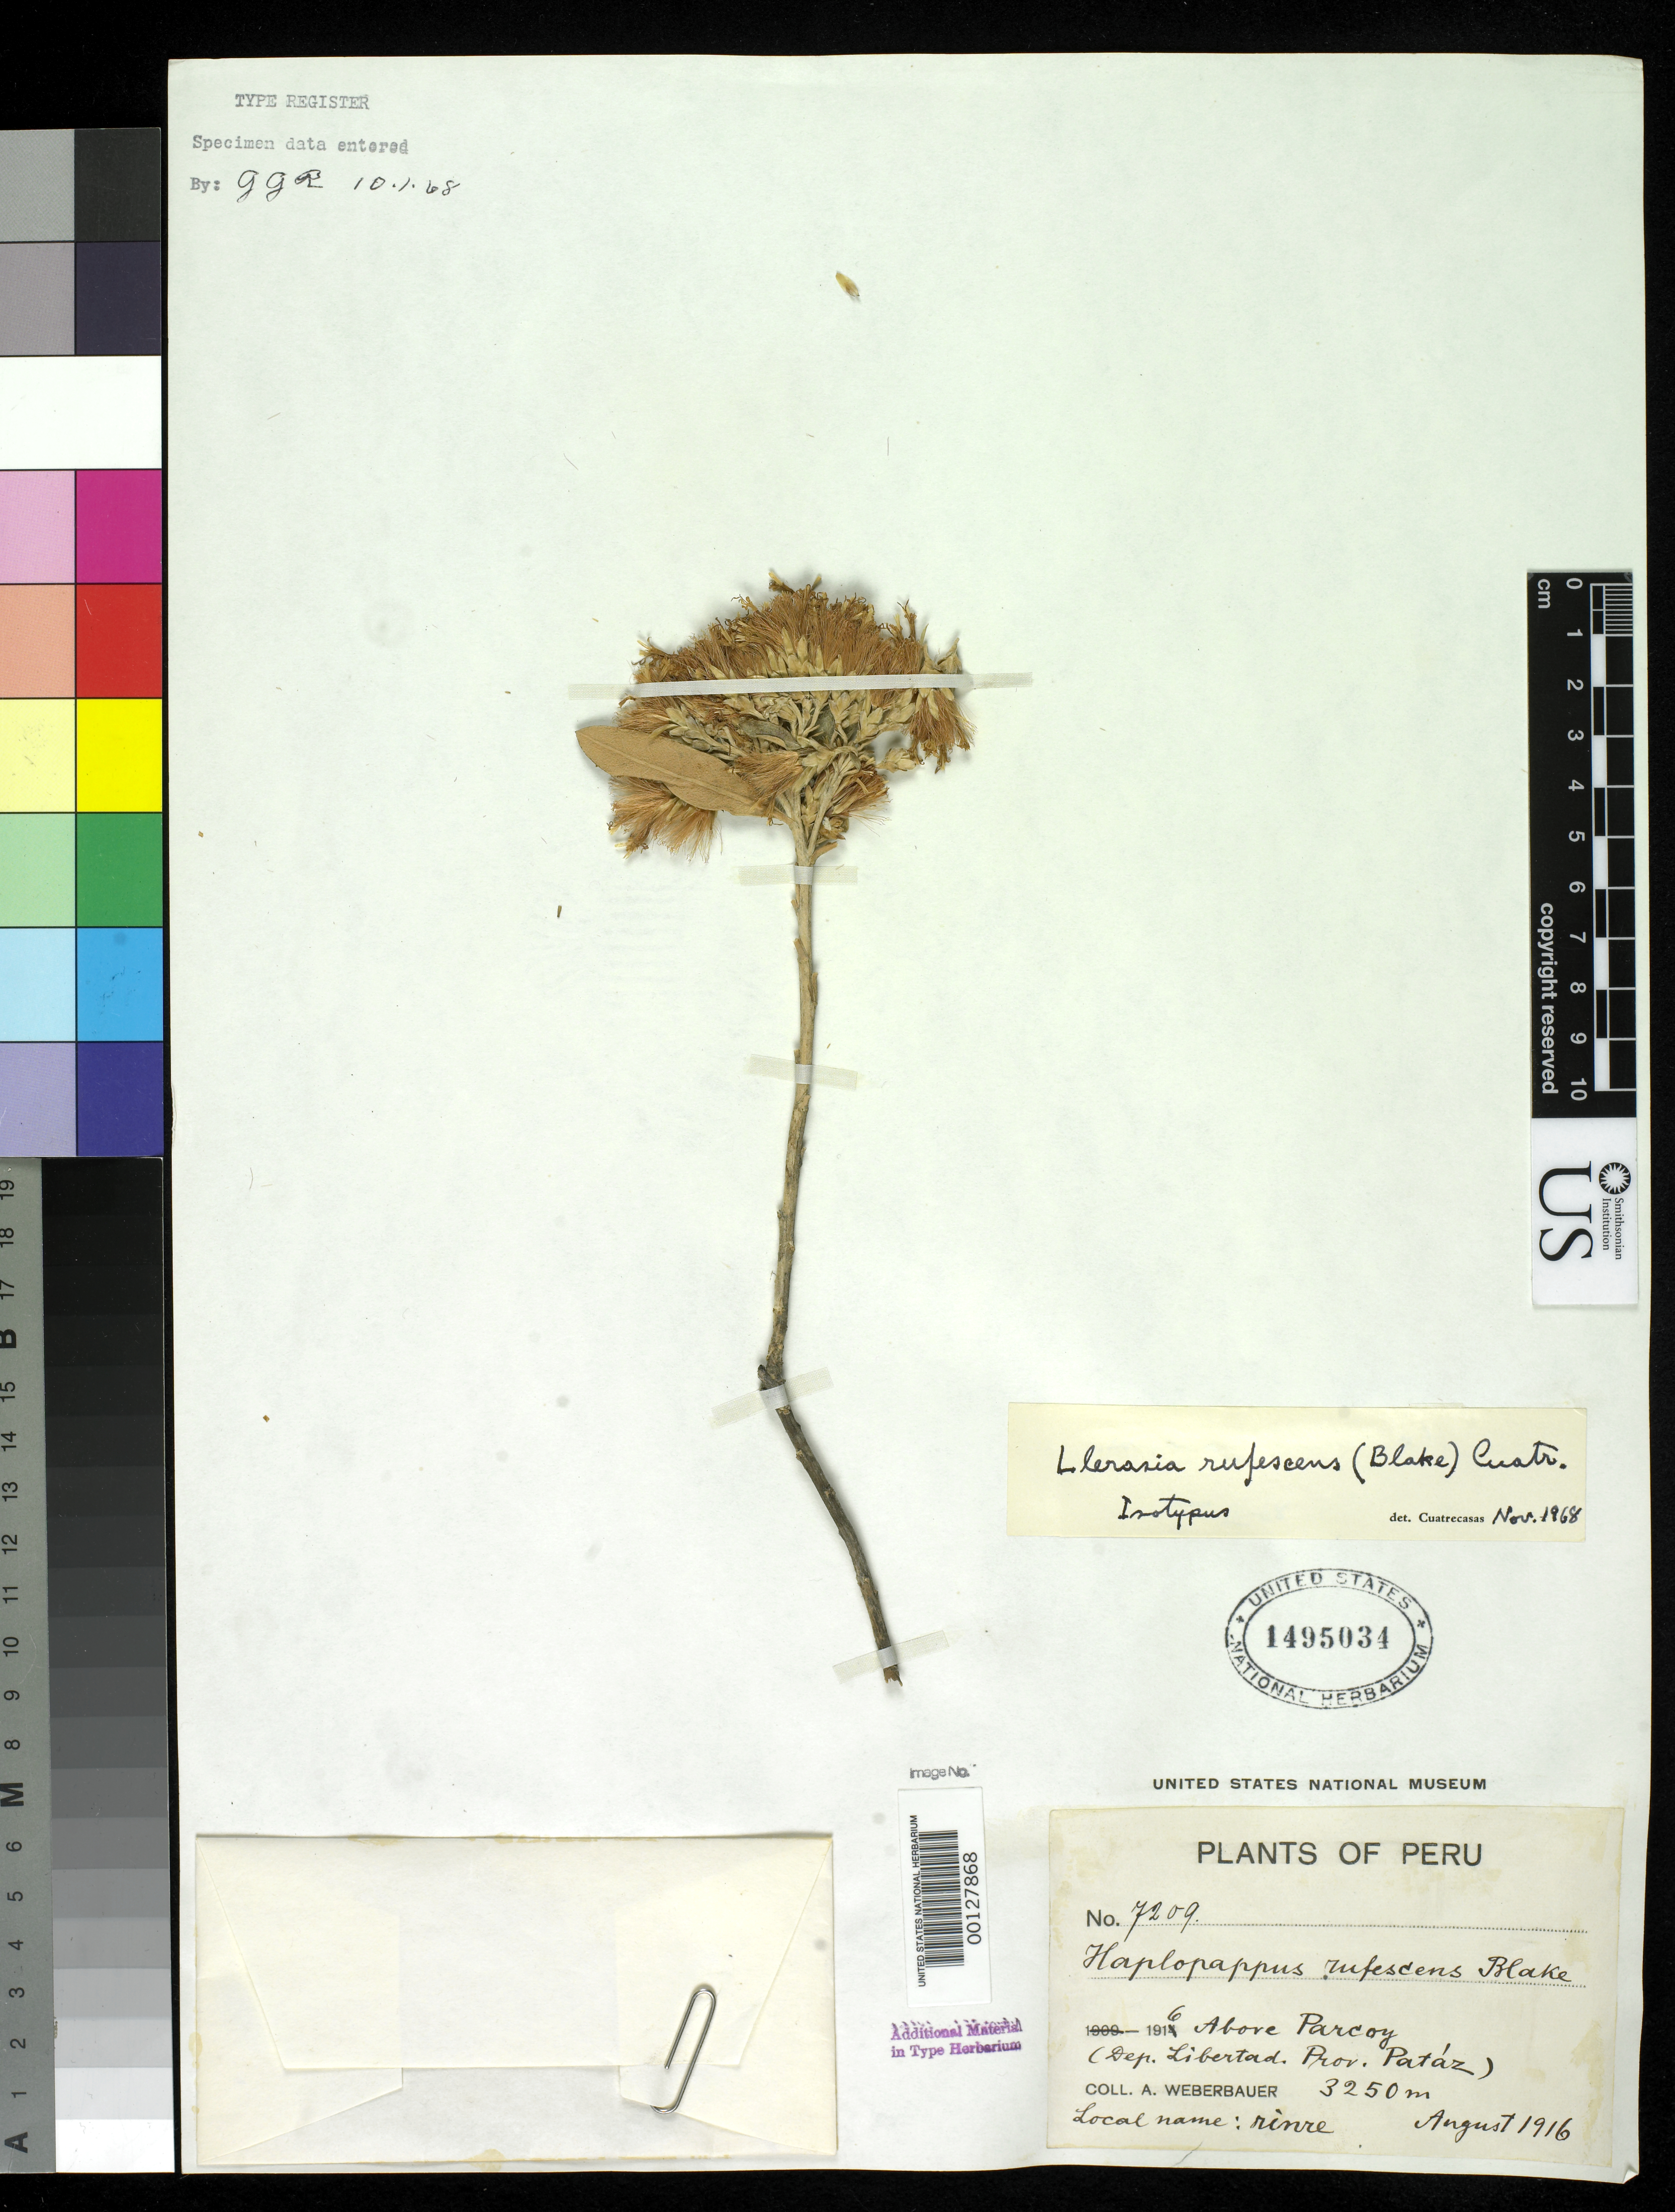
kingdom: Plantae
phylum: Tracheophyta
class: Magnoliopsida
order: Asterales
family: Asteraceae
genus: Haplopappus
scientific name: Haplopappus rufescens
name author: S.F. Blake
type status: Isotype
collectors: A. Weberbauer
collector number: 7209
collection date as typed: Aug 1916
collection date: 1916-08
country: Peru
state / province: La Libertad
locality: Pataz; Parcoy.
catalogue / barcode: US 1495034